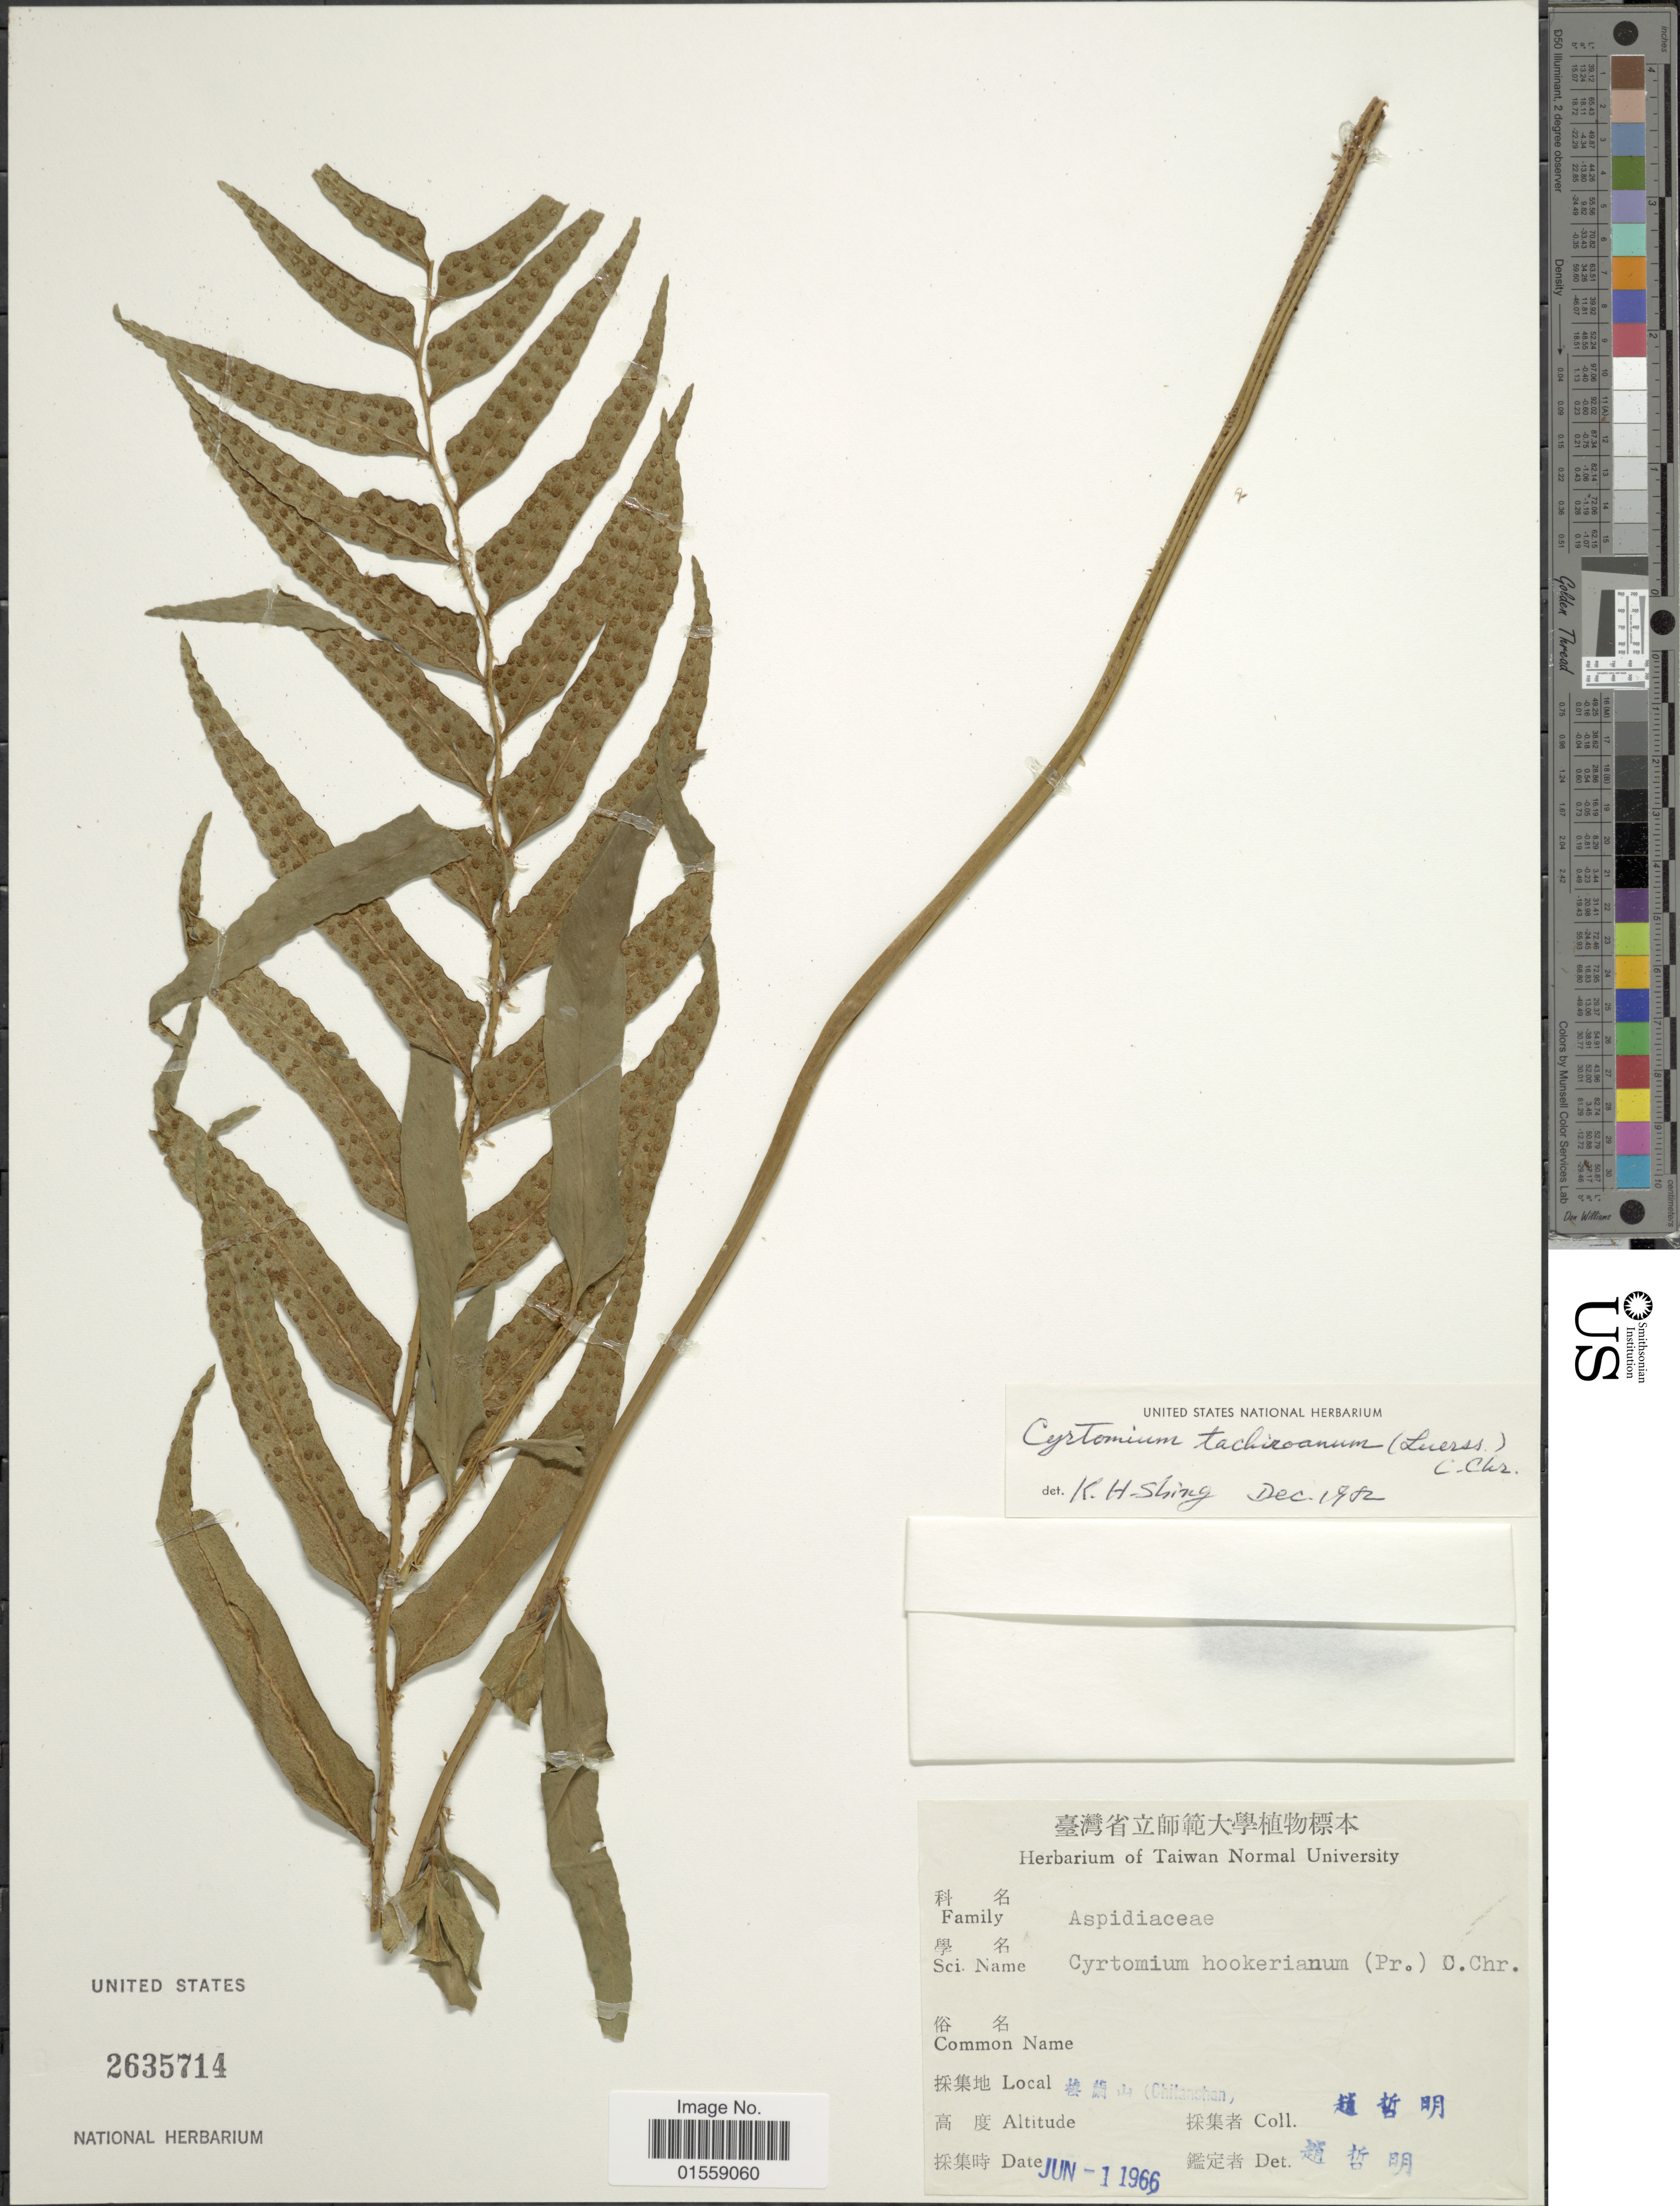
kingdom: Plantae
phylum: Tracheophyta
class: Polypodiopsida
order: Polypodiales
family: Dryopteridaceae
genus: Polystichum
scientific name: Polystichum hookerianum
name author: (C. Presl) C. Chr.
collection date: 1966-06-01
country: Taiwan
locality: Chilanshan.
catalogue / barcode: US 2635714